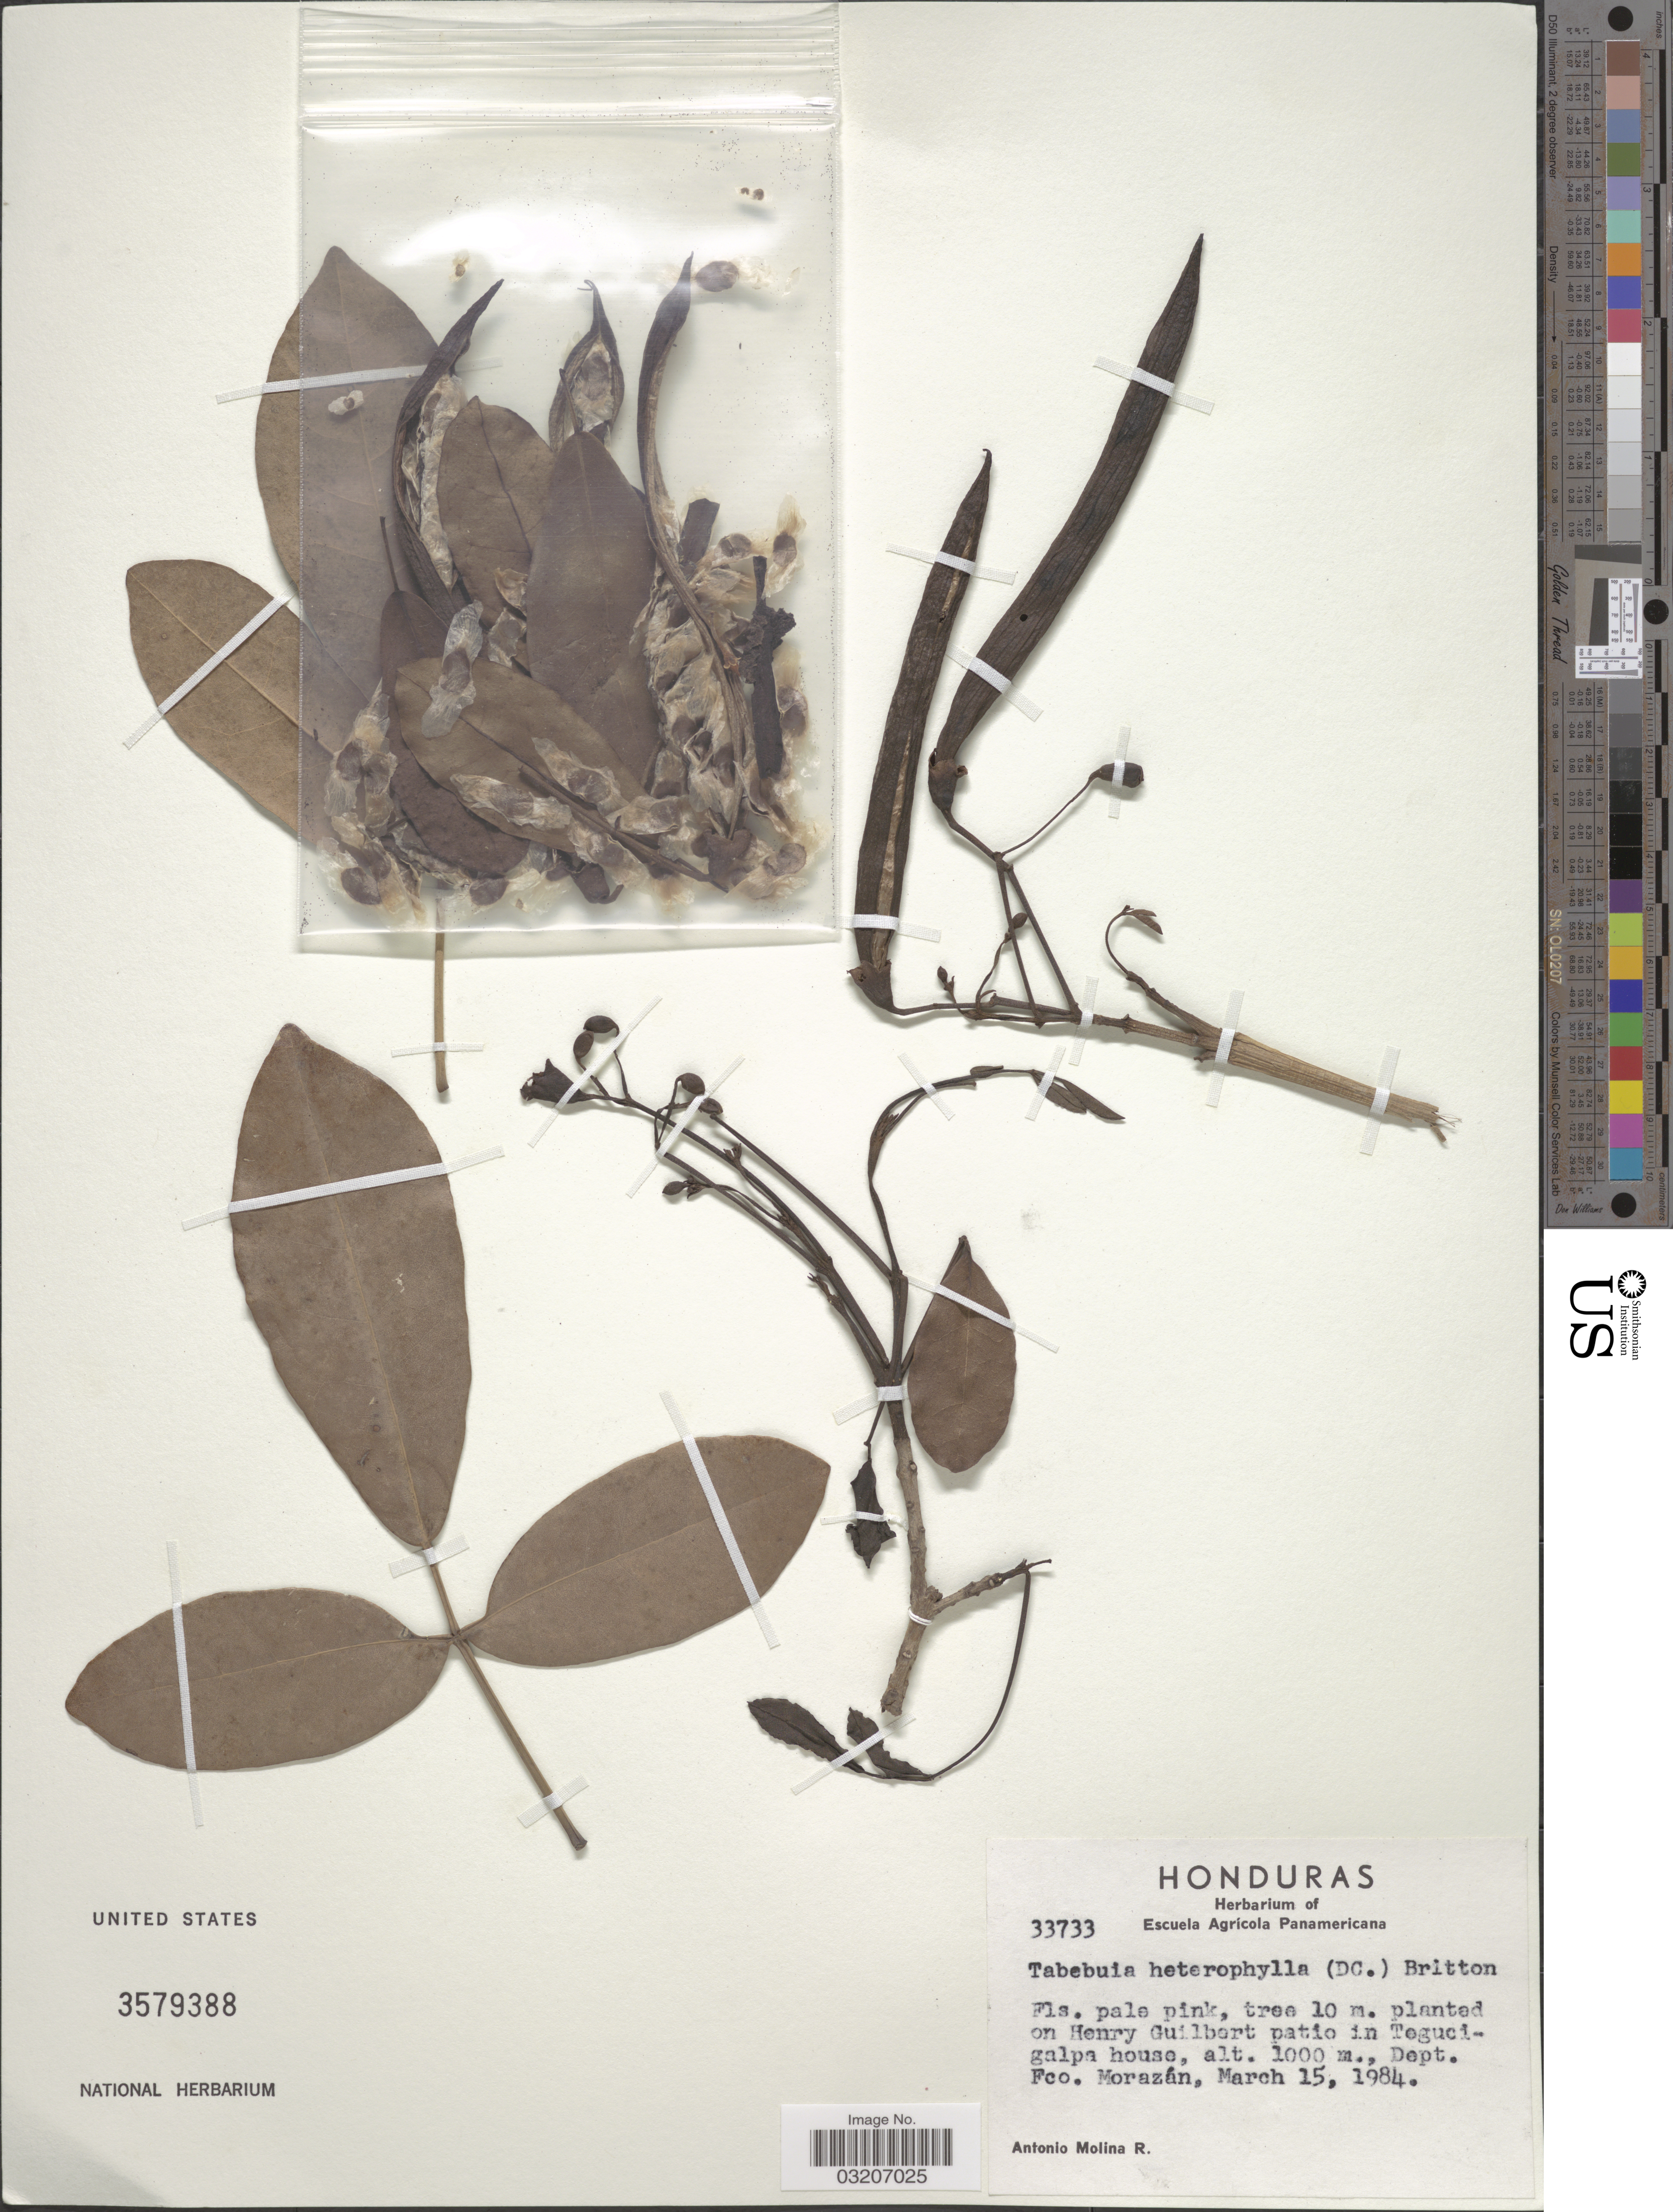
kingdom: Plantae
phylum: Tracheophyta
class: Magnoliopsida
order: Lamiales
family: Bignoniaceae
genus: Tabebuia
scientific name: Tabebuia heterophylla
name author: (DC.) Britton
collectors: A. Molina R.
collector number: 33733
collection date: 1984-03-15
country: Honduras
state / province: Fco. Morazán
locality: Planted on Henry Guilbert patio in Tegucigalpa house, Dept. Fco. Morazán.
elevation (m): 1000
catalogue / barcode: US 3579388